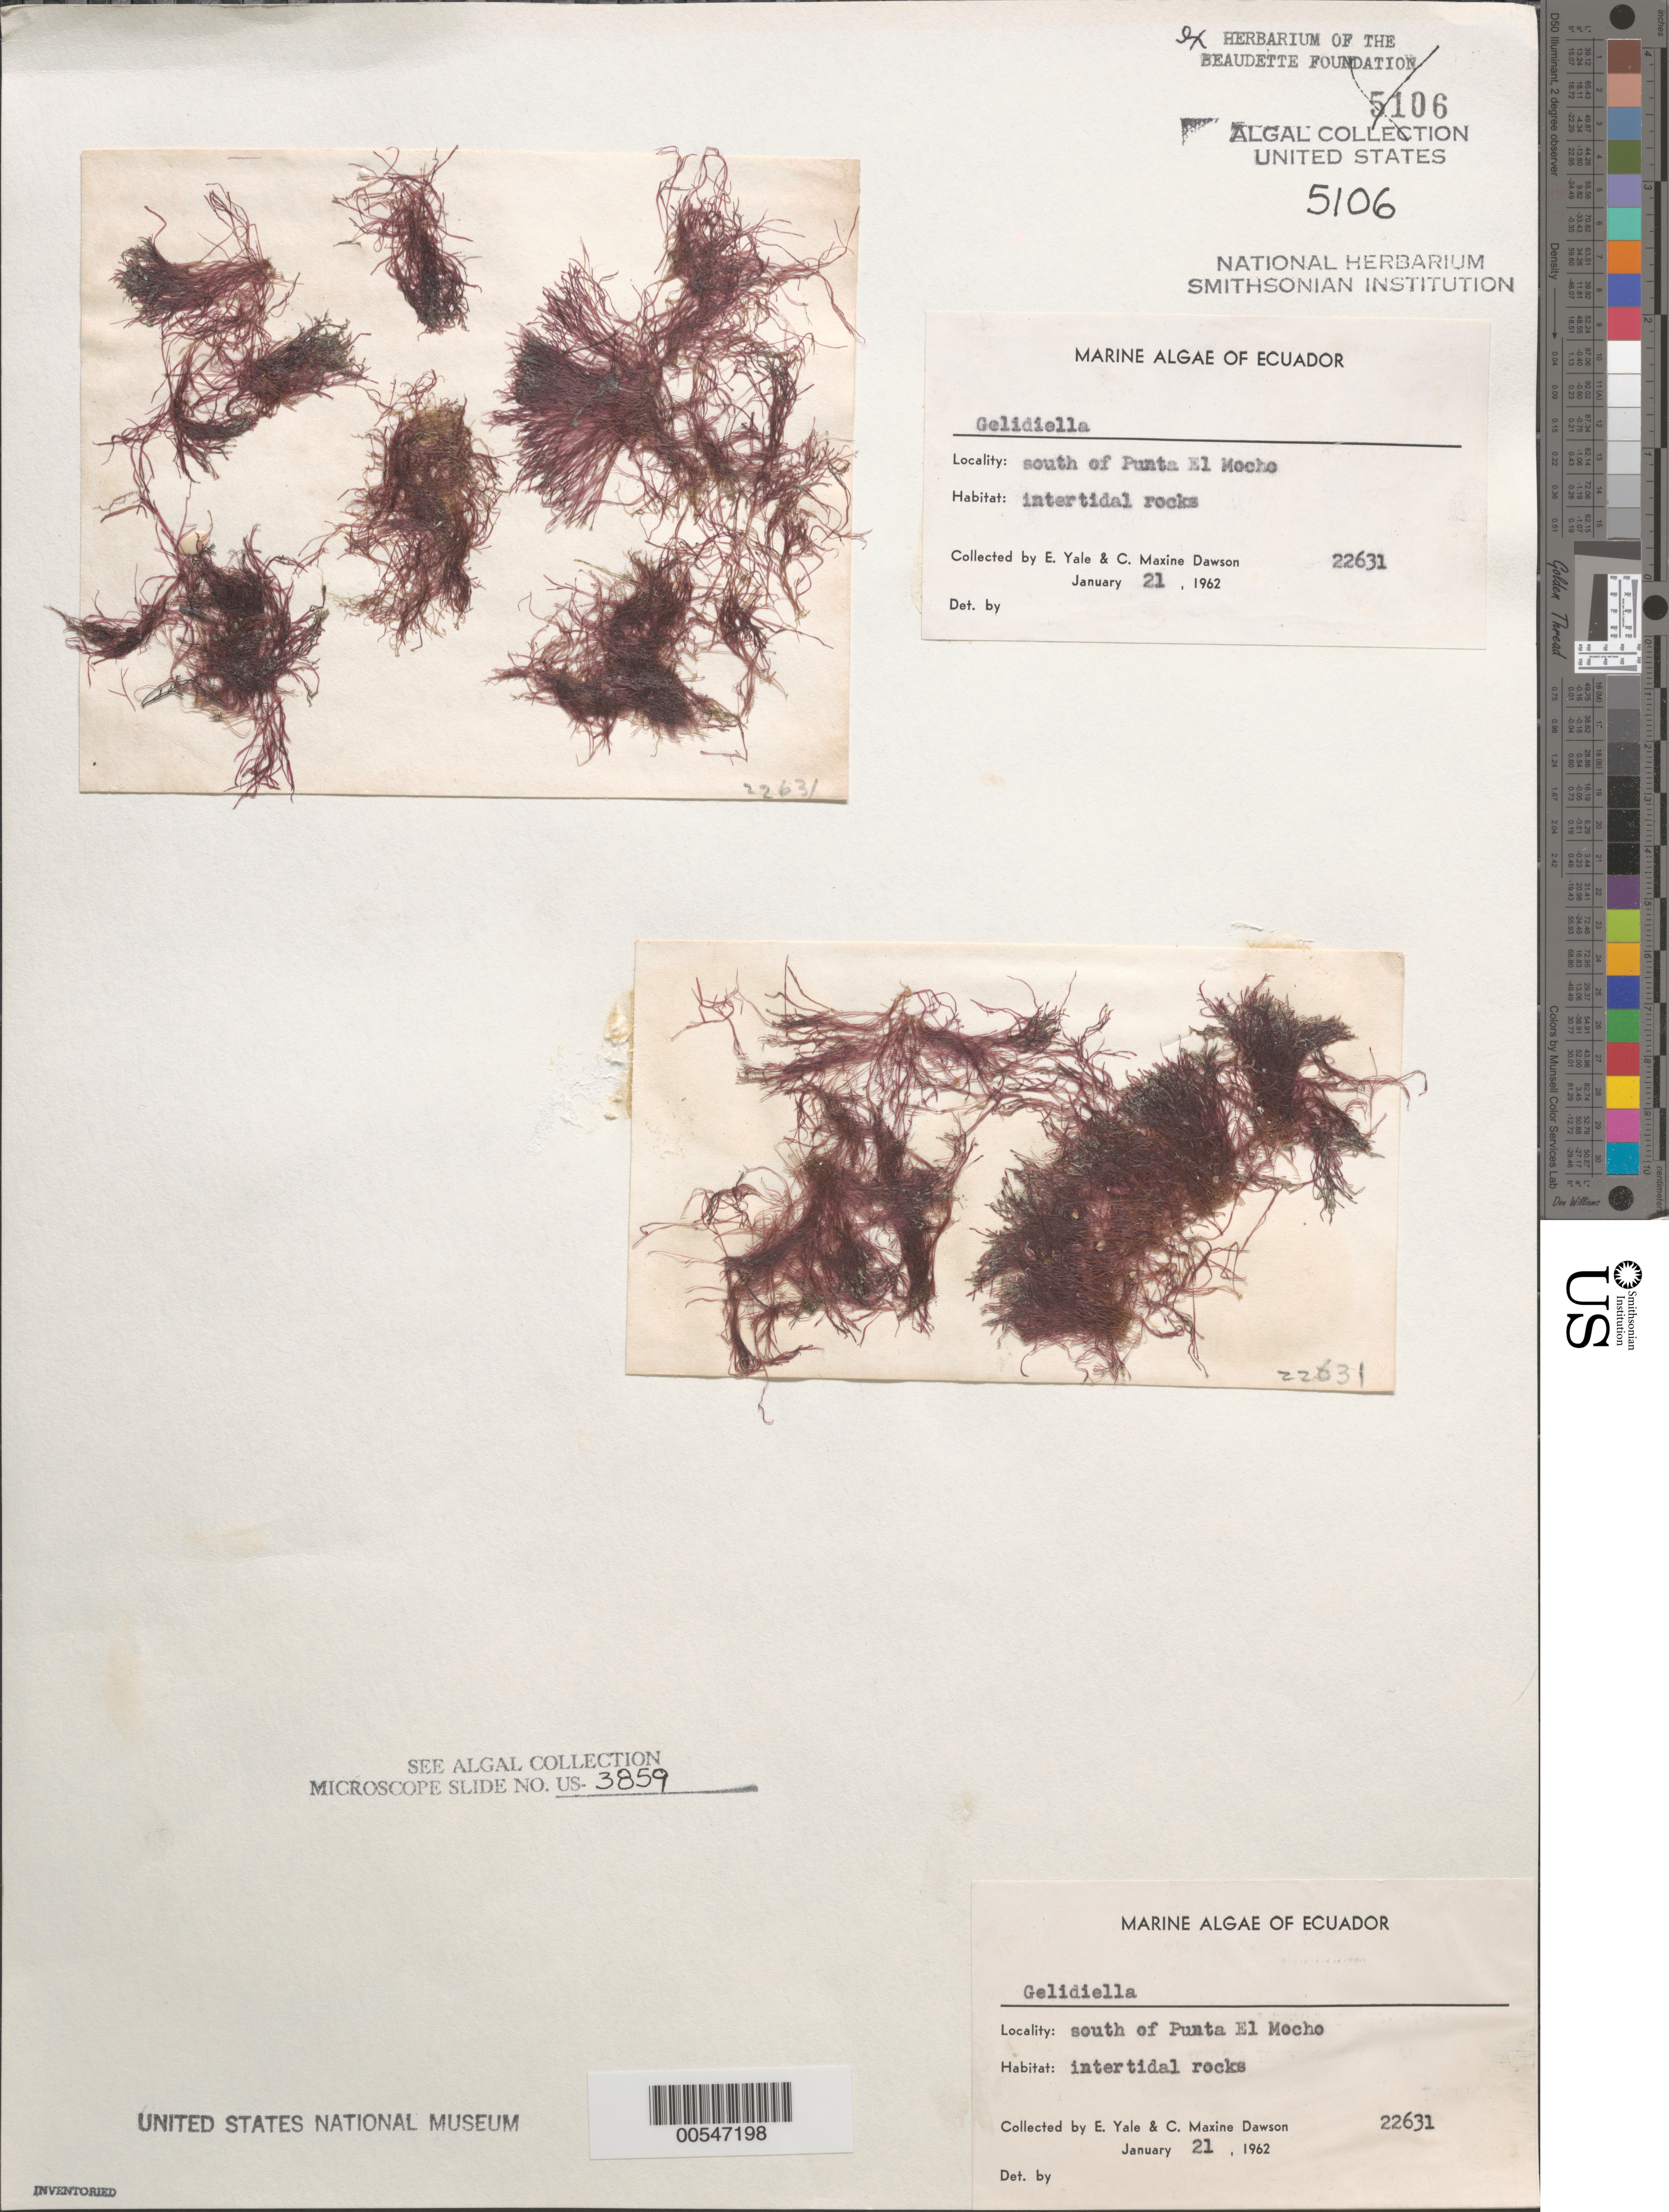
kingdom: Plantae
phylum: Rhodophyta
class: Florideophyceae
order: Gelidiales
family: Gelidiellaceae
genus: Gelidiella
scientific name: Gelidiella sp.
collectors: E. Y. Dawson & C. M. Dawson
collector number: EYD 22631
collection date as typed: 21 Jan 1962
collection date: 1962-01-21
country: Ecuador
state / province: Manabí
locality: South of Punta el Mocho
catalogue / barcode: US 5106